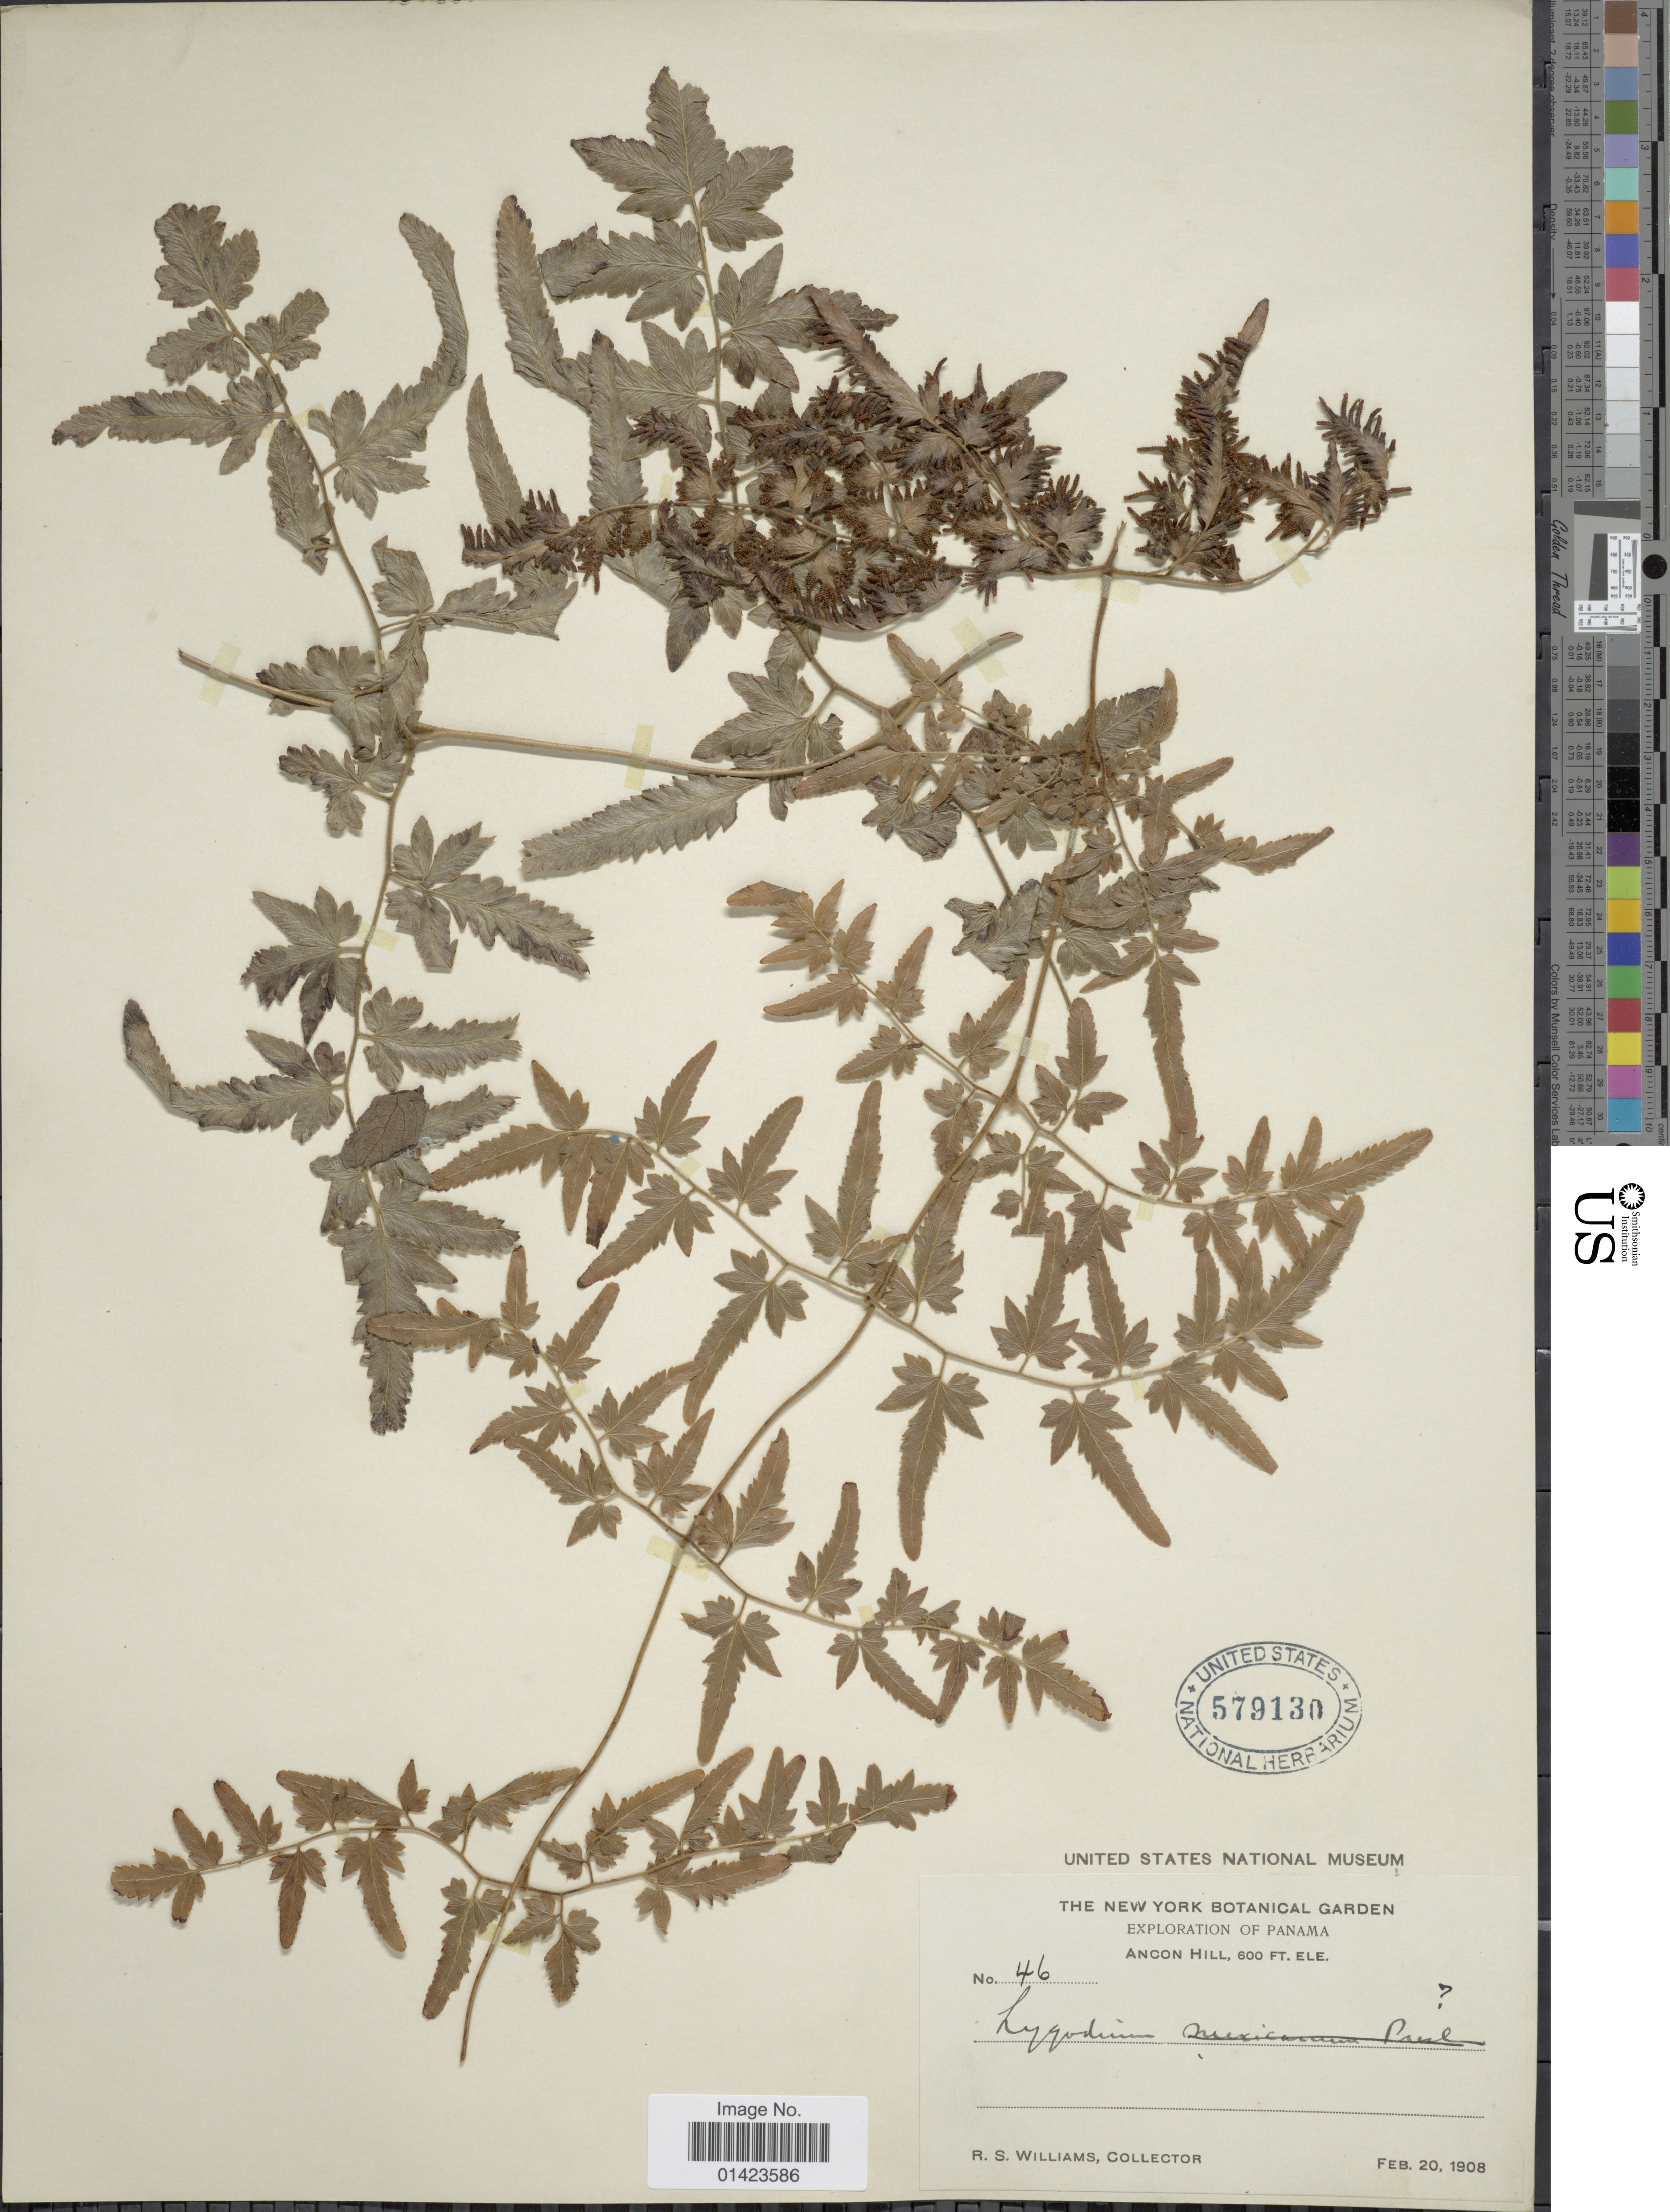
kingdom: Plantae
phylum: Tracheophyta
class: Polypodiopsida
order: Schizaeales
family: Lygodiaceae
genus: Lygodium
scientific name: Lygodium venustum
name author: Sw.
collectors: R. S. Williams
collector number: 46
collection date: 1908-02-20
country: Panama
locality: Ancon Hill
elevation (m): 183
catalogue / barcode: US 579130